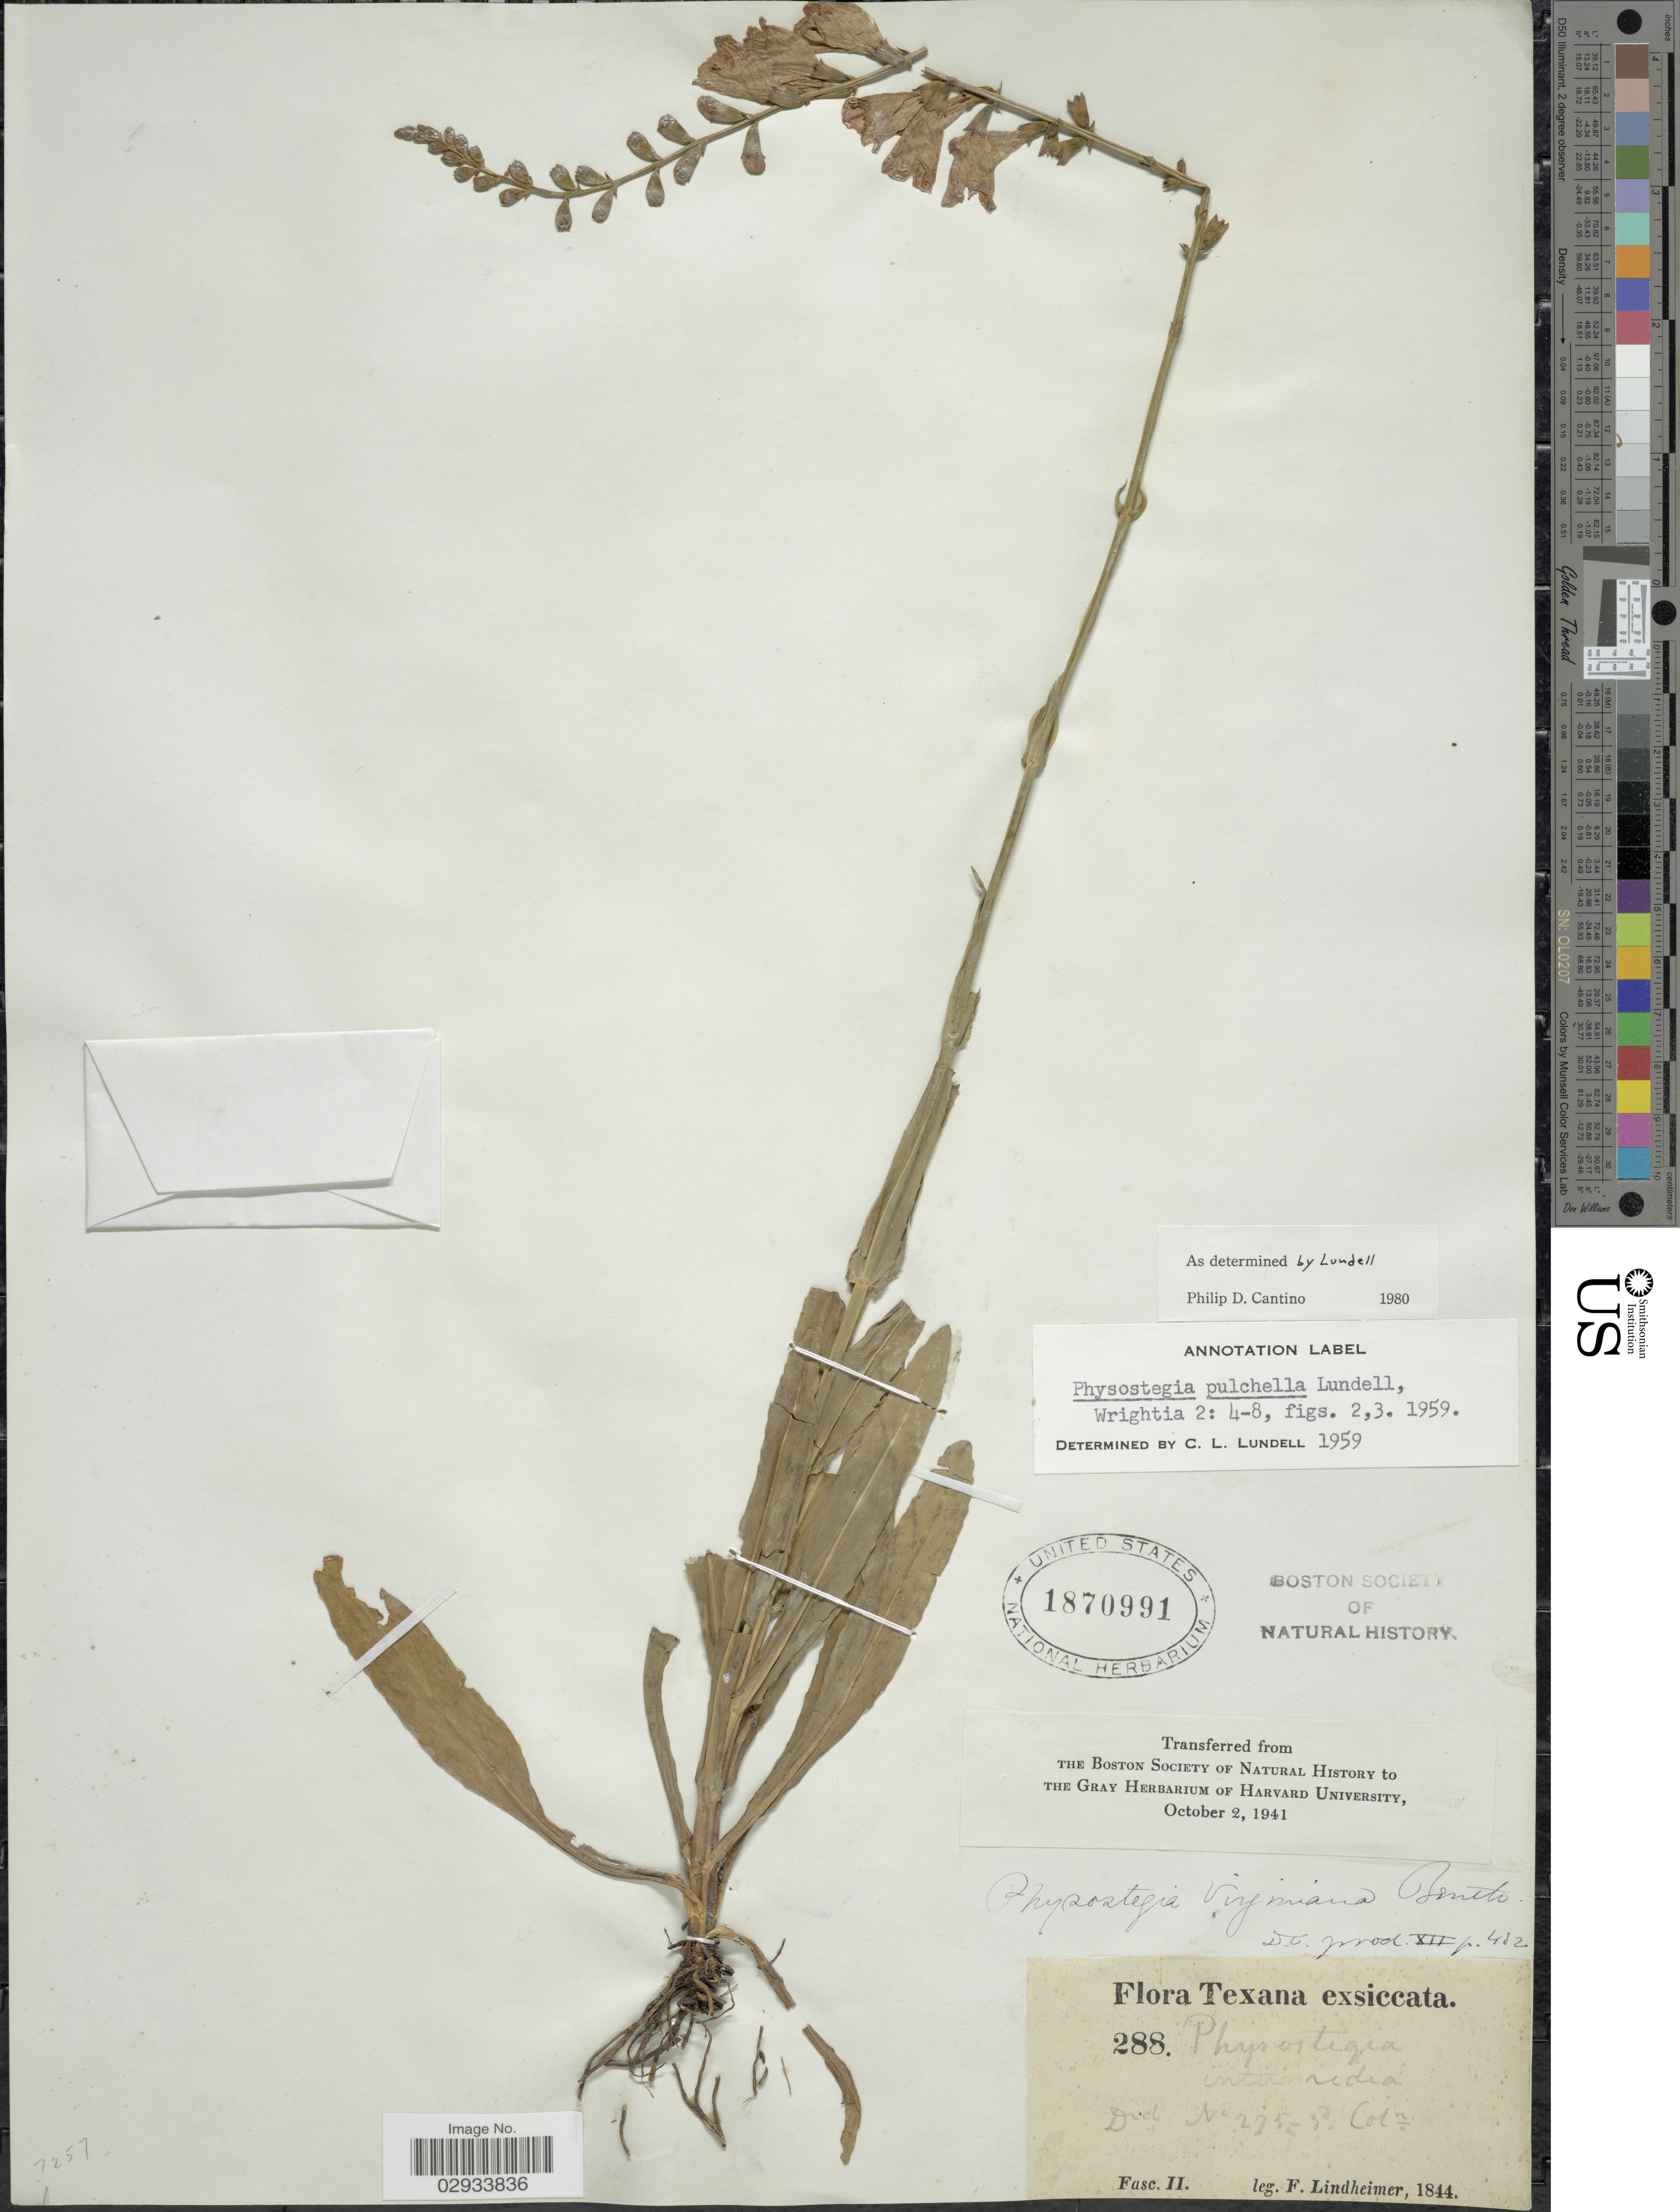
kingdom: Plantae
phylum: Tracheophyta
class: Magnoliopsida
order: Lamiales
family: Lamiaceae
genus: Physostegia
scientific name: Physostegia pulchella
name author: Lundell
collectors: F. Lindheimer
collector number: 288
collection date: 1844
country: United States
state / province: Texas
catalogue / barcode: US 1870991